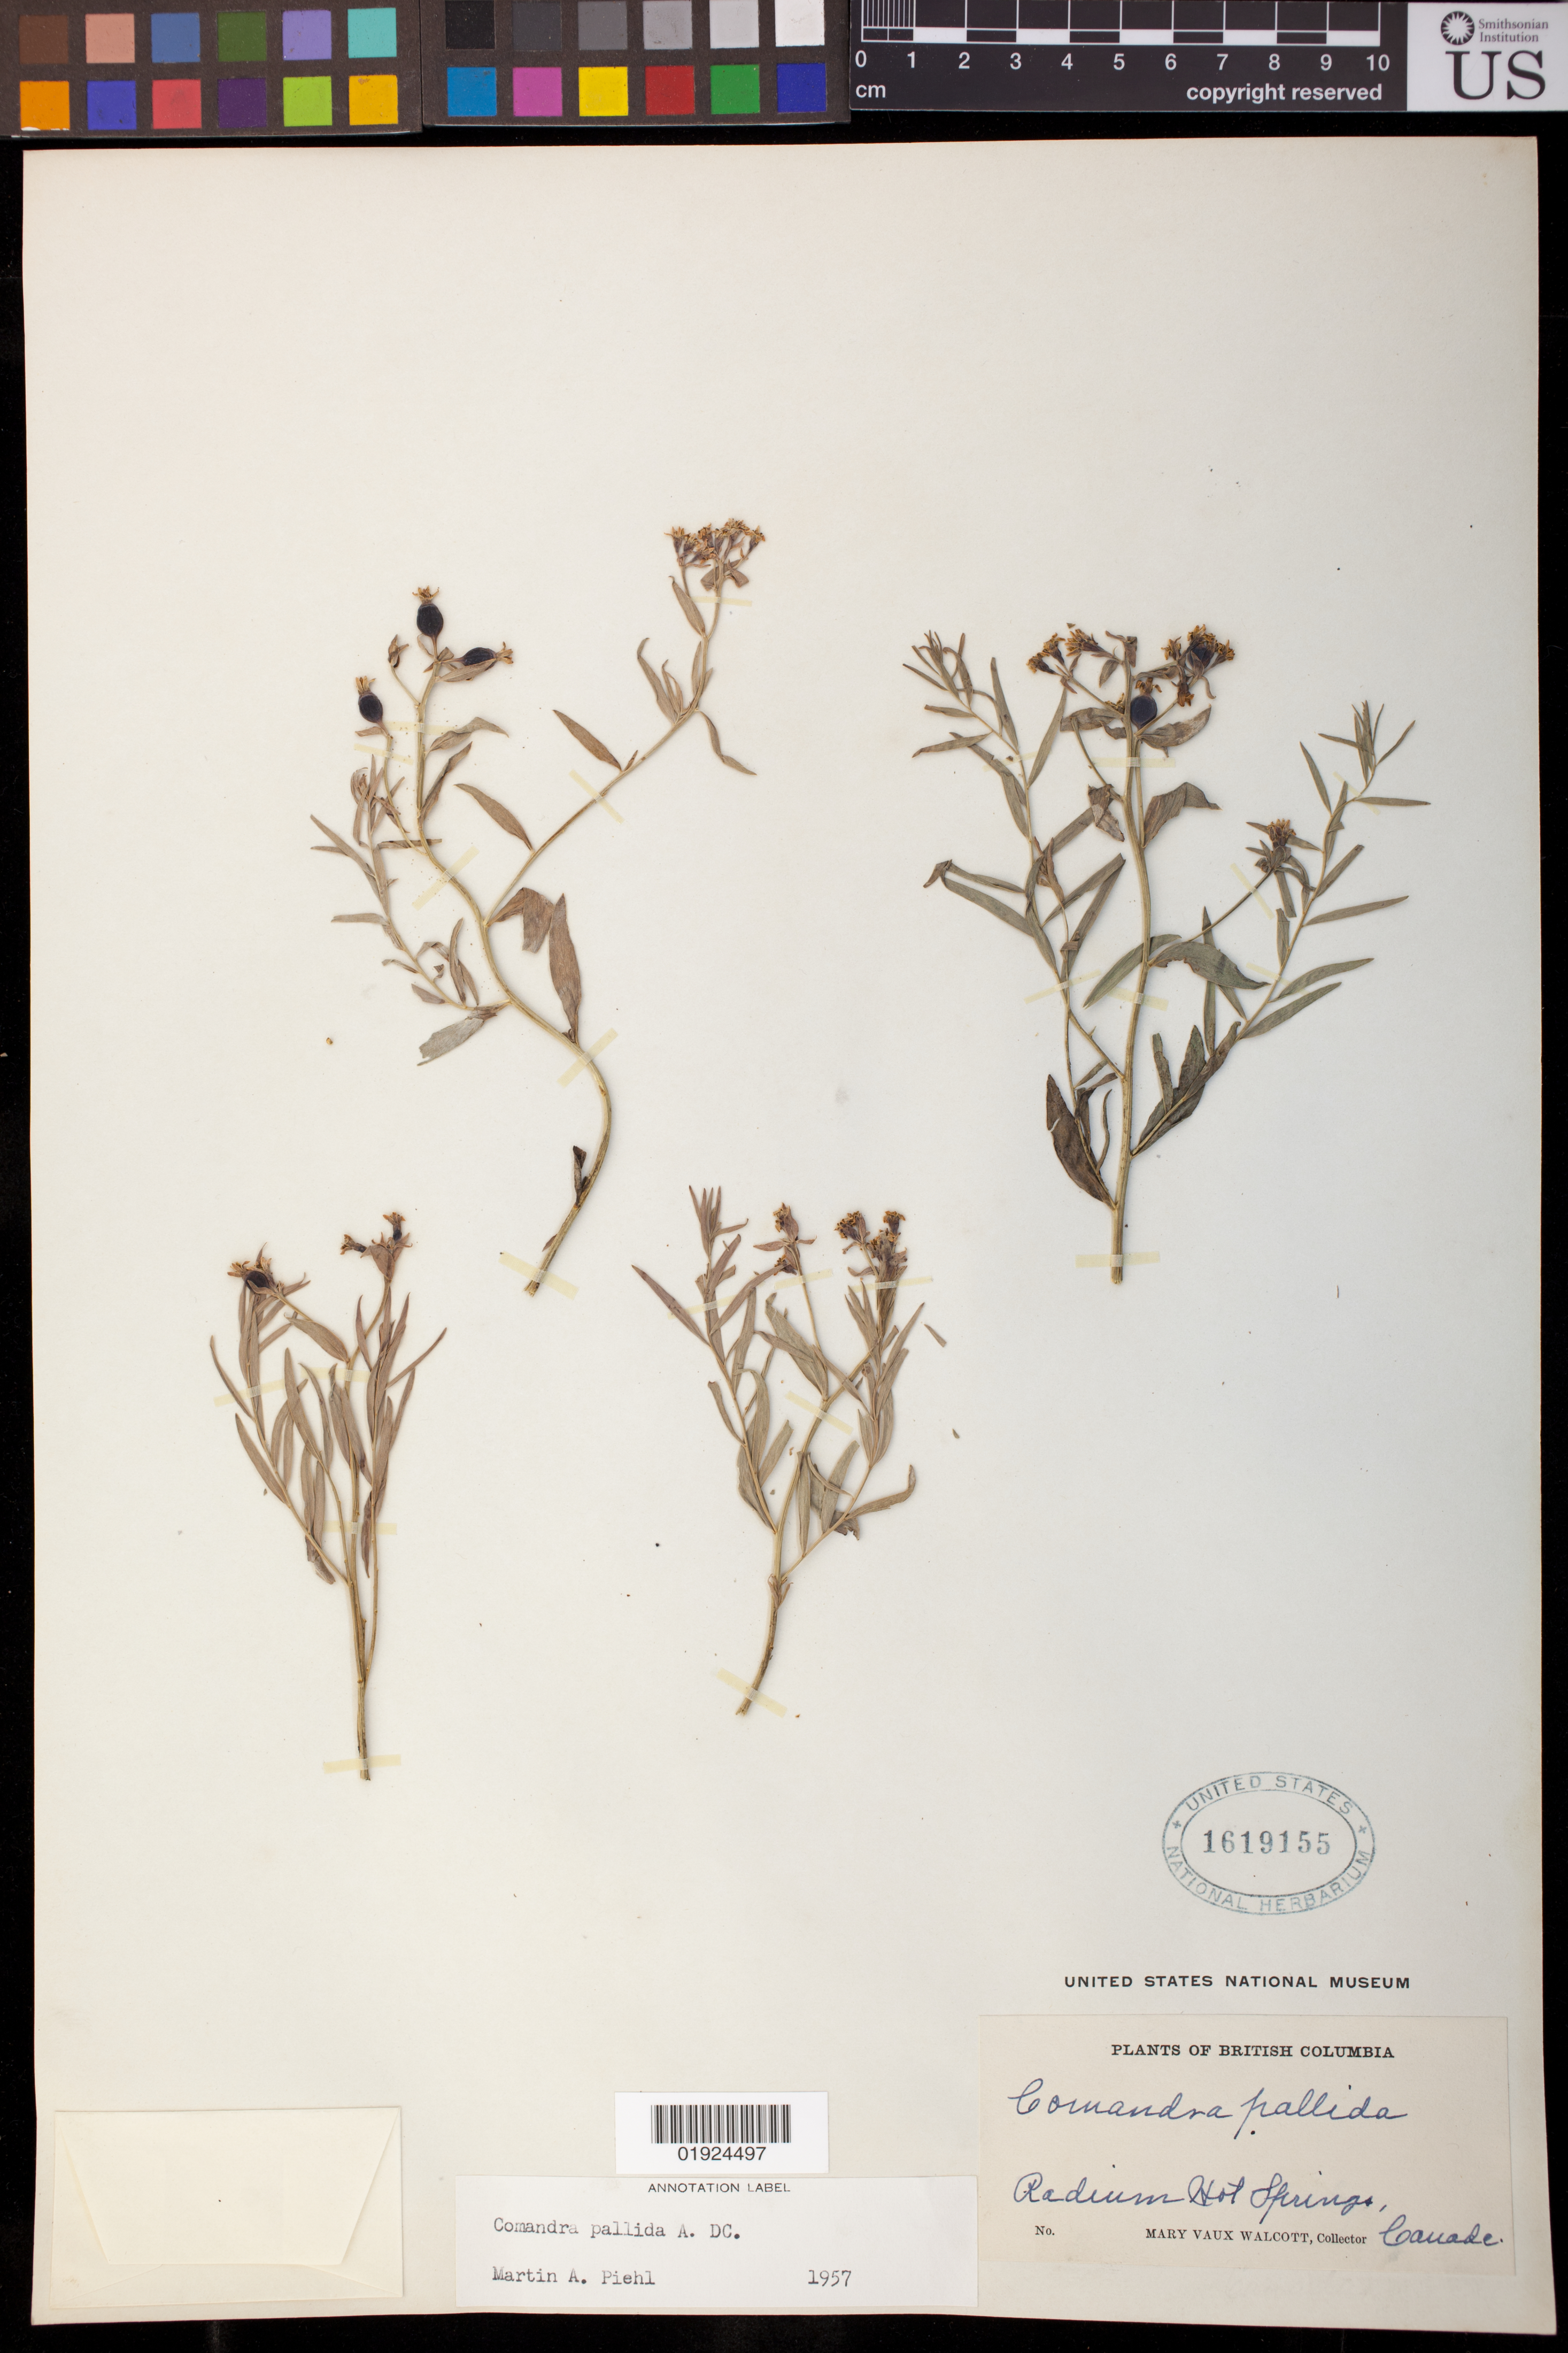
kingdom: Plantae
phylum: Tracheophyta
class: Magnoliopsida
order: Santalales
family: Comandraceae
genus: Comandra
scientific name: Comandra pallida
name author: A. DC.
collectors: M. Walcott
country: Canada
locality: Radium Hot Springs, Canada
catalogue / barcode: US 1619155